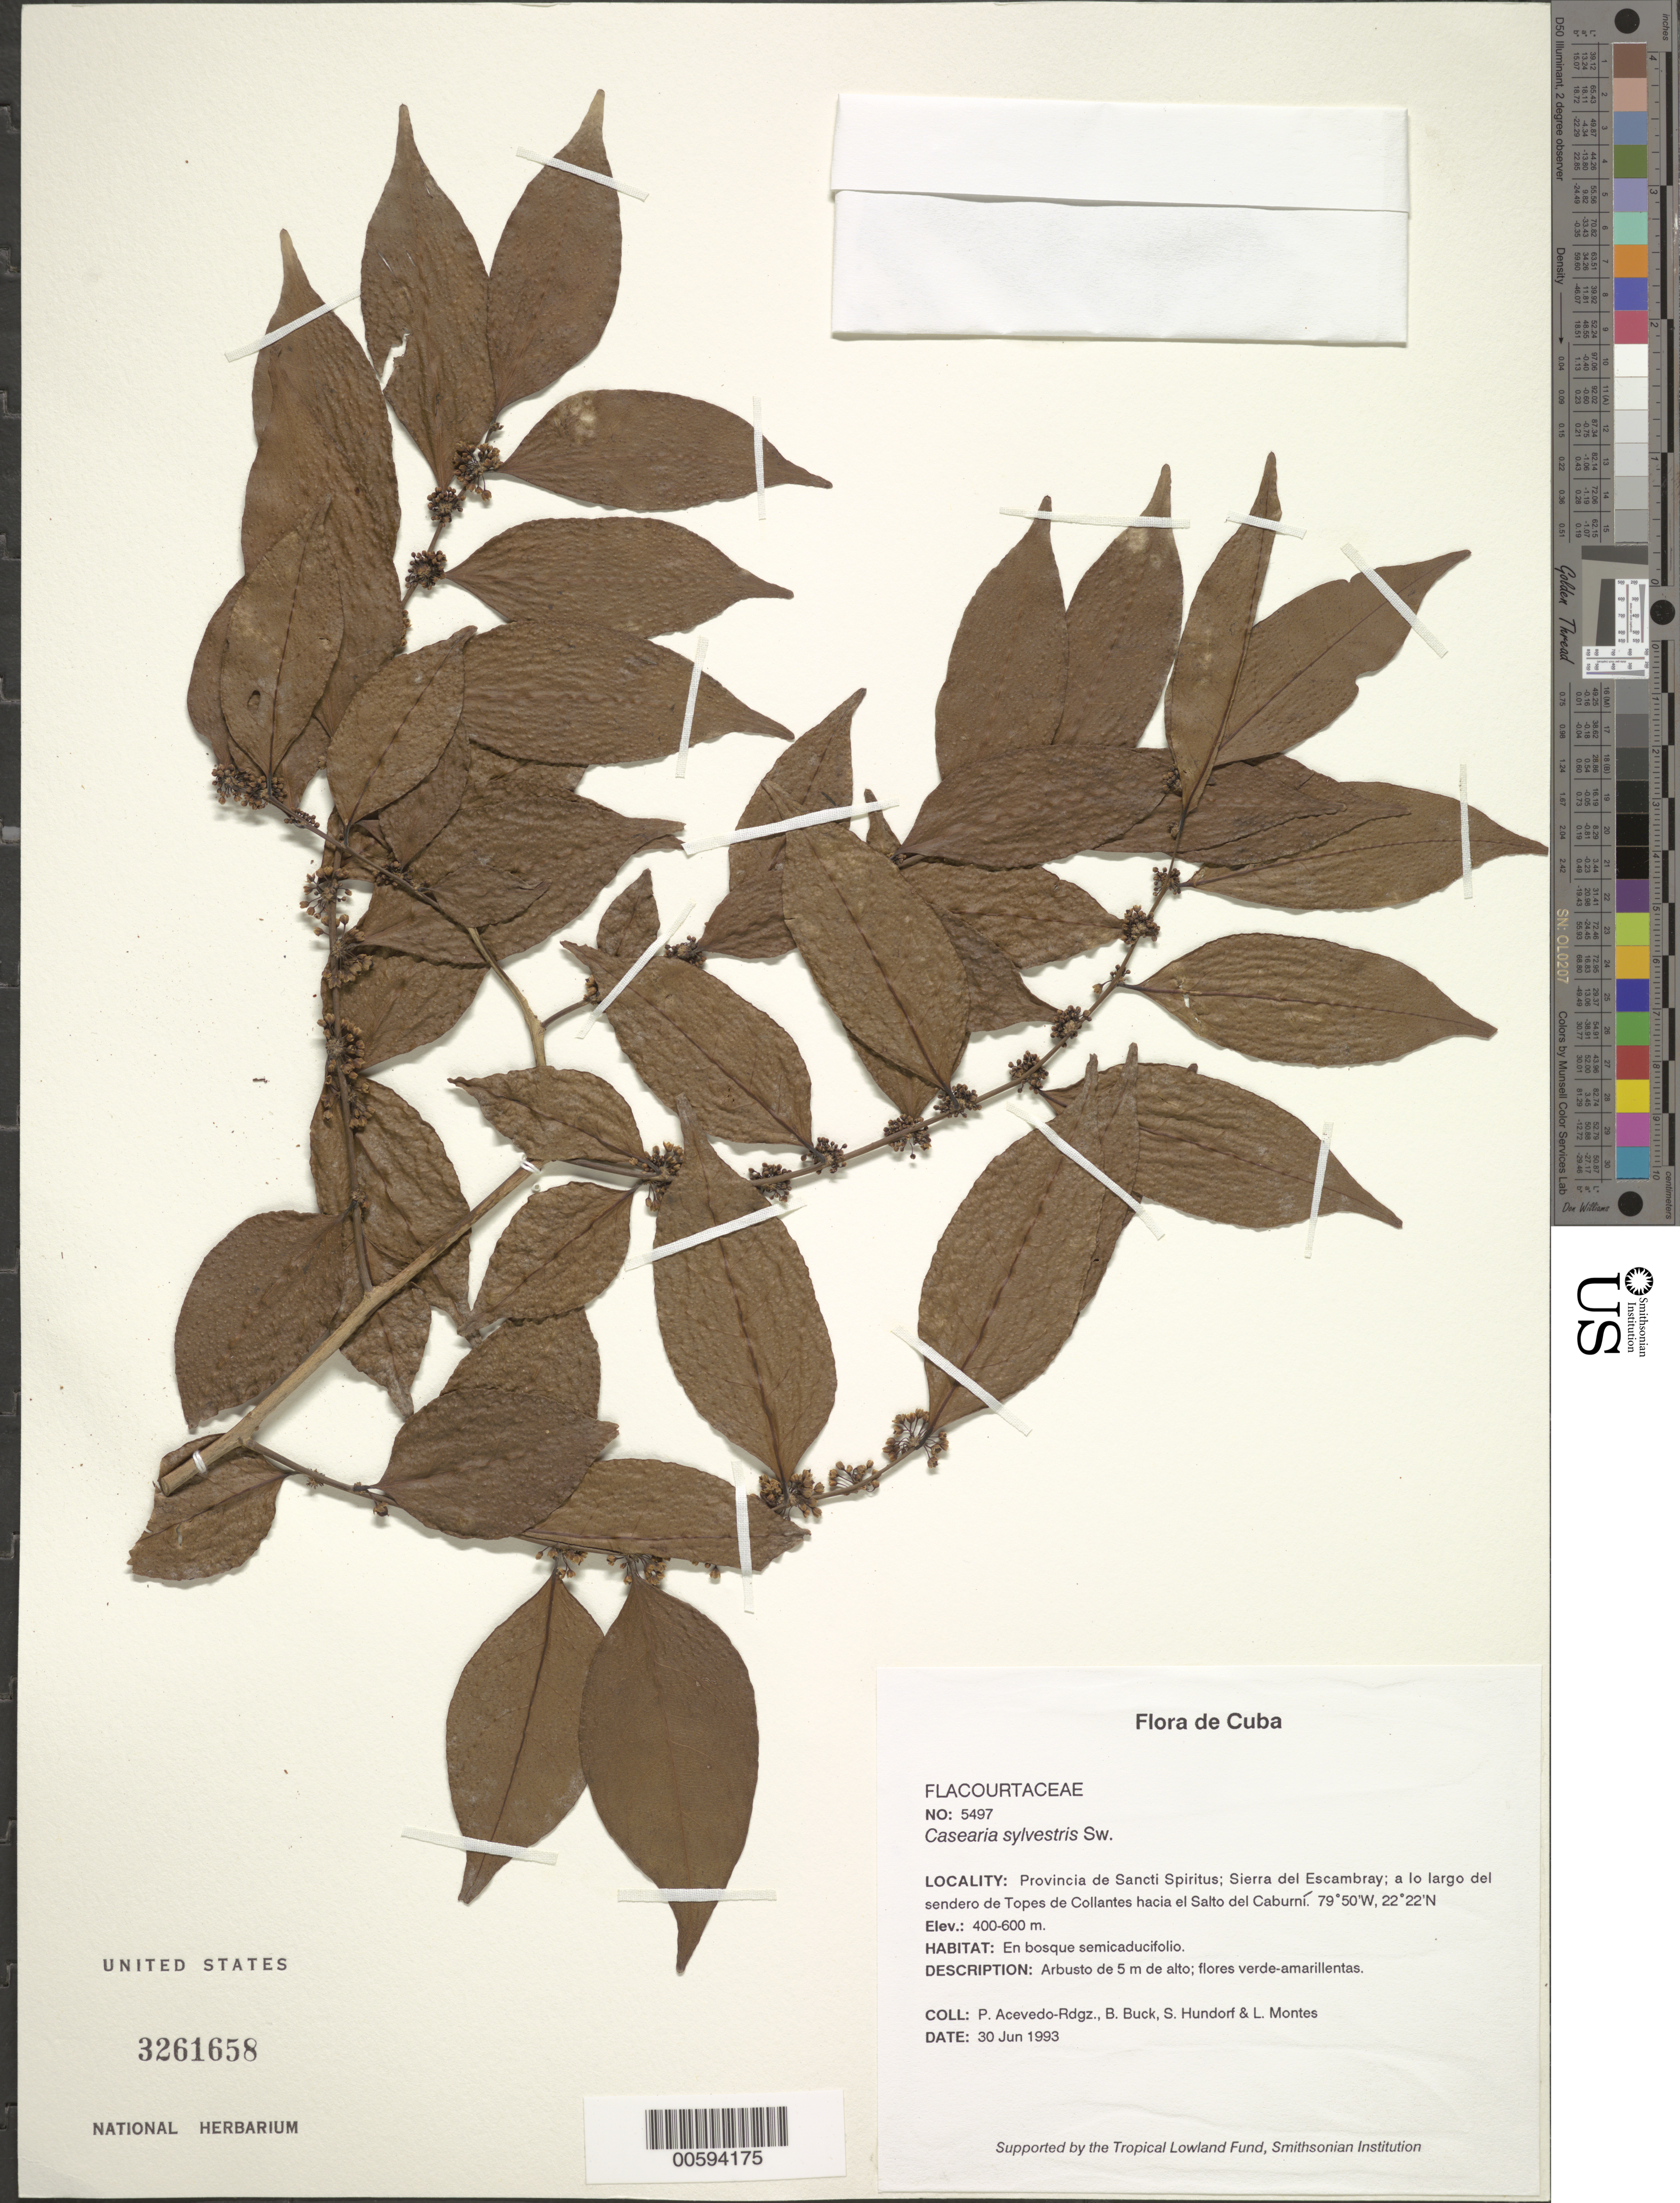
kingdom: Plantae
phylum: Tracheophyta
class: Magnoliopsida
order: Malpighiales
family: Salicaceae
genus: Casearia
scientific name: Casearia sylvestris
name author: Sw.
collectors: P. Acevedo-Rodr., B. Buck, S. Hundorf & L. Montes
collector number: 5497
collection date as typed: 30 Jun 1993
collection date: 1993-06-30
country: Cuba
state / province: Sancti Spiritus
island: Cuba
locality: Sierra del Escambray; a lo largo del sendero de Topes de Collantes hacia el Salto del Caburni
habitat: En bosque semicaducifolio.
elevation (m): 400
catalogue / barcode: US 3261658